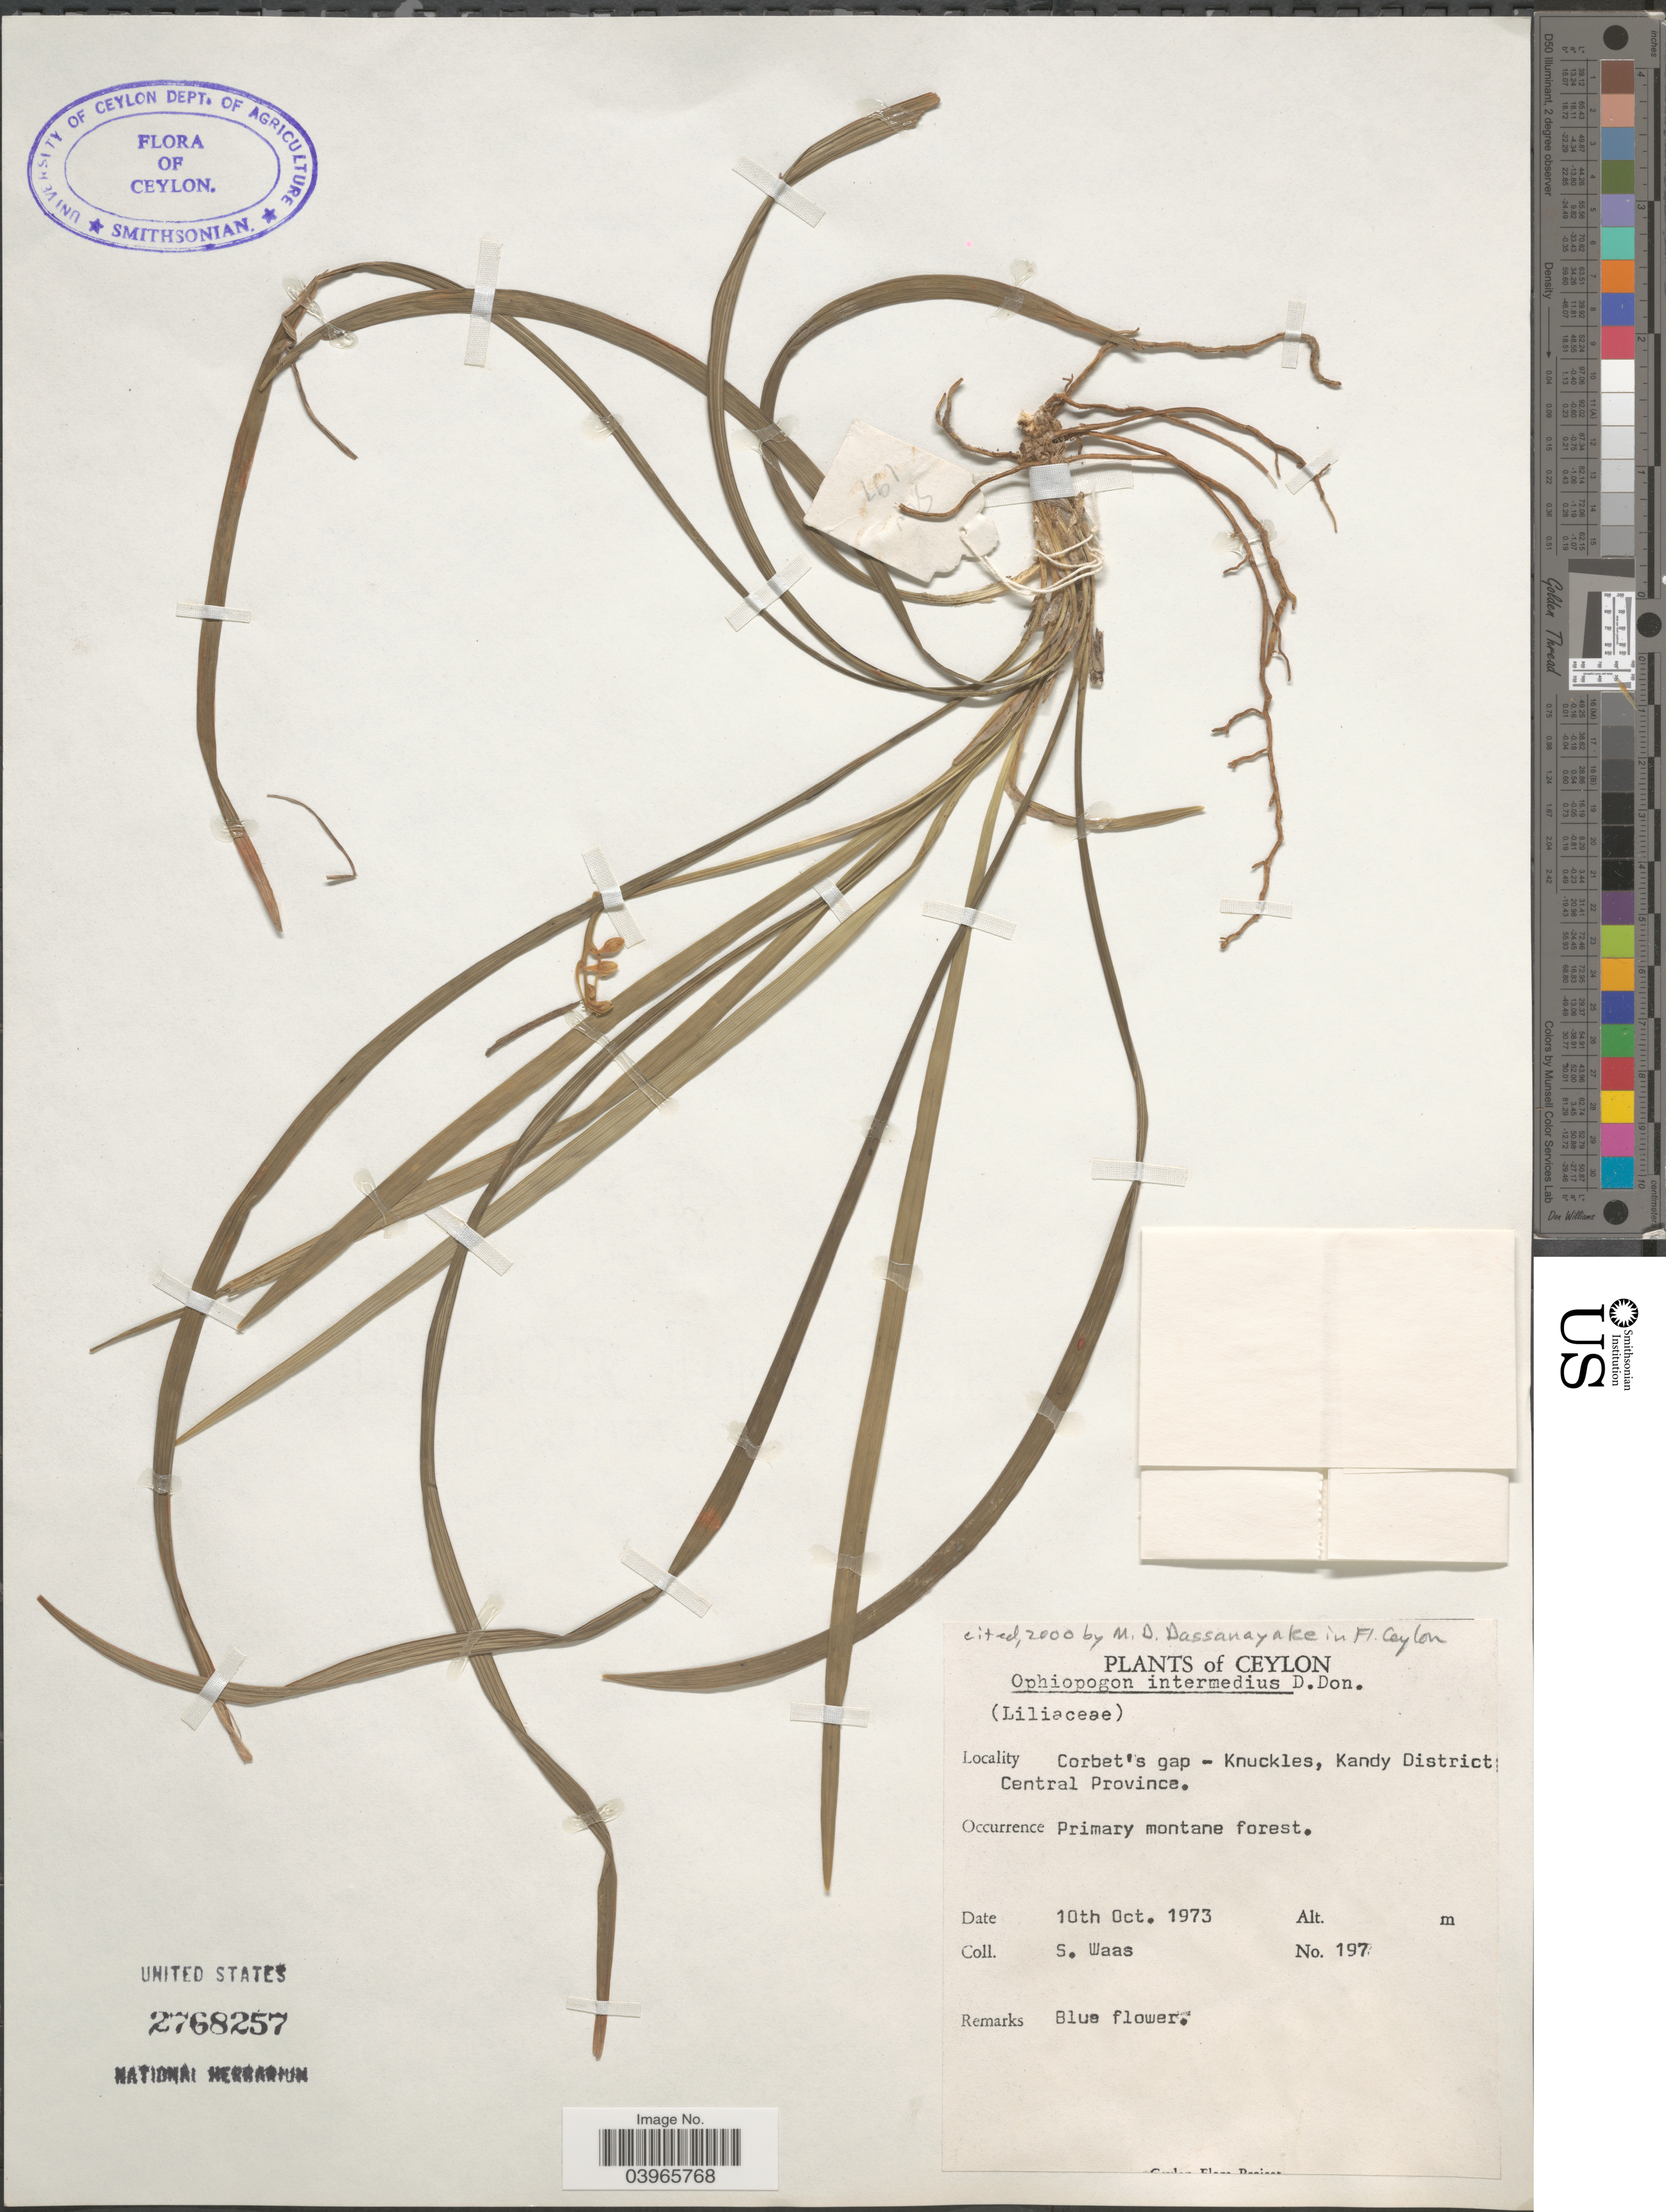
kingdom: Plantae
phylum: Tracheophyta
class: Liliopsida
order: Asparagales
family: Asparagaceae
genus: Ophiopogon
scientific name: Ophiopogon intermedius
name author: D. Don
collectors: S. Waas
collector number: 197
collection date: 1973-10-10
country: Sri Lanka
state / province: Central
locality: Ceylon. Corbet's gap - Knuckles, Kandy District.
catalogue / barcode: US 2768257